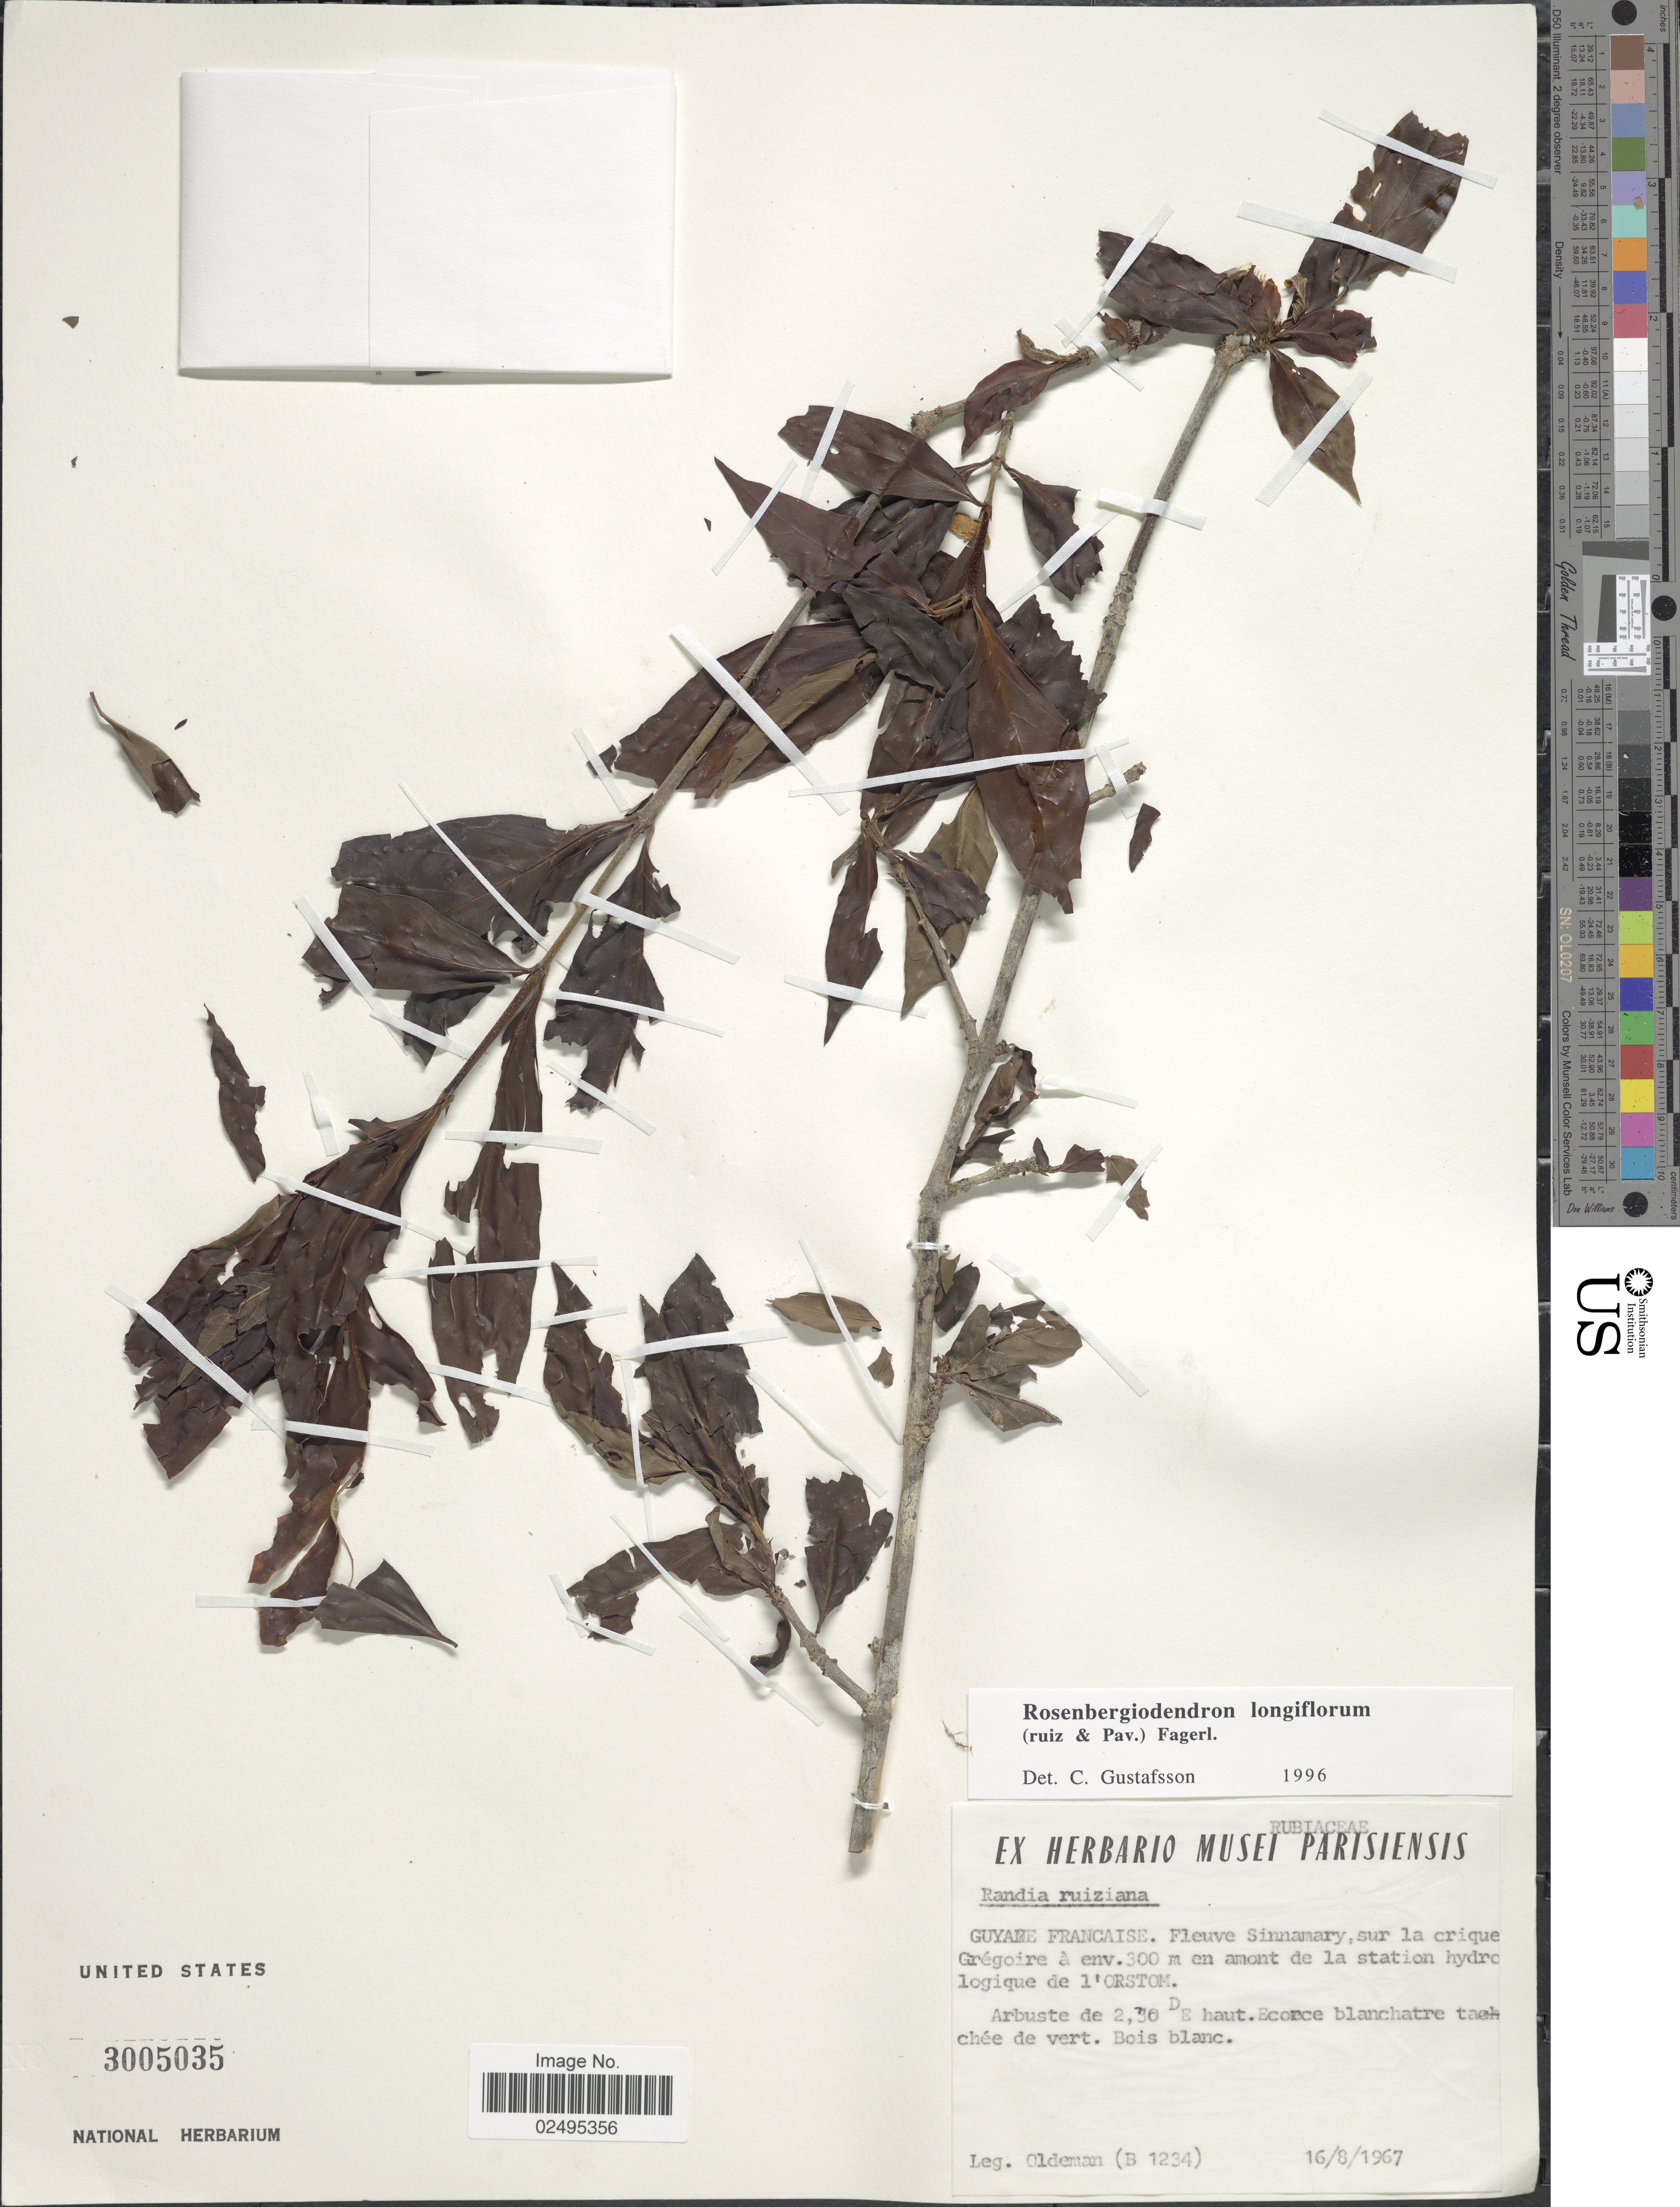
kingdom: Plantae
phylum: Tracheophyta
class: Magnoliopsida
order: Gentianales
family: Rubiaceae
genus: Rosenbergiodendron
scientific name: Rosenbergiodendron longiflorum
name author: (Ruiz & Pav.) Fagerl.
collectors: -- Oldeman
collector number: B 1234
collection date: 1967-08-16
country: French Guiana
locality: Guyane Francaise, Fleuve Sinnamary, sur la crique Gregoire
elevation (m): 300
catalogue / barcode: US 3005035